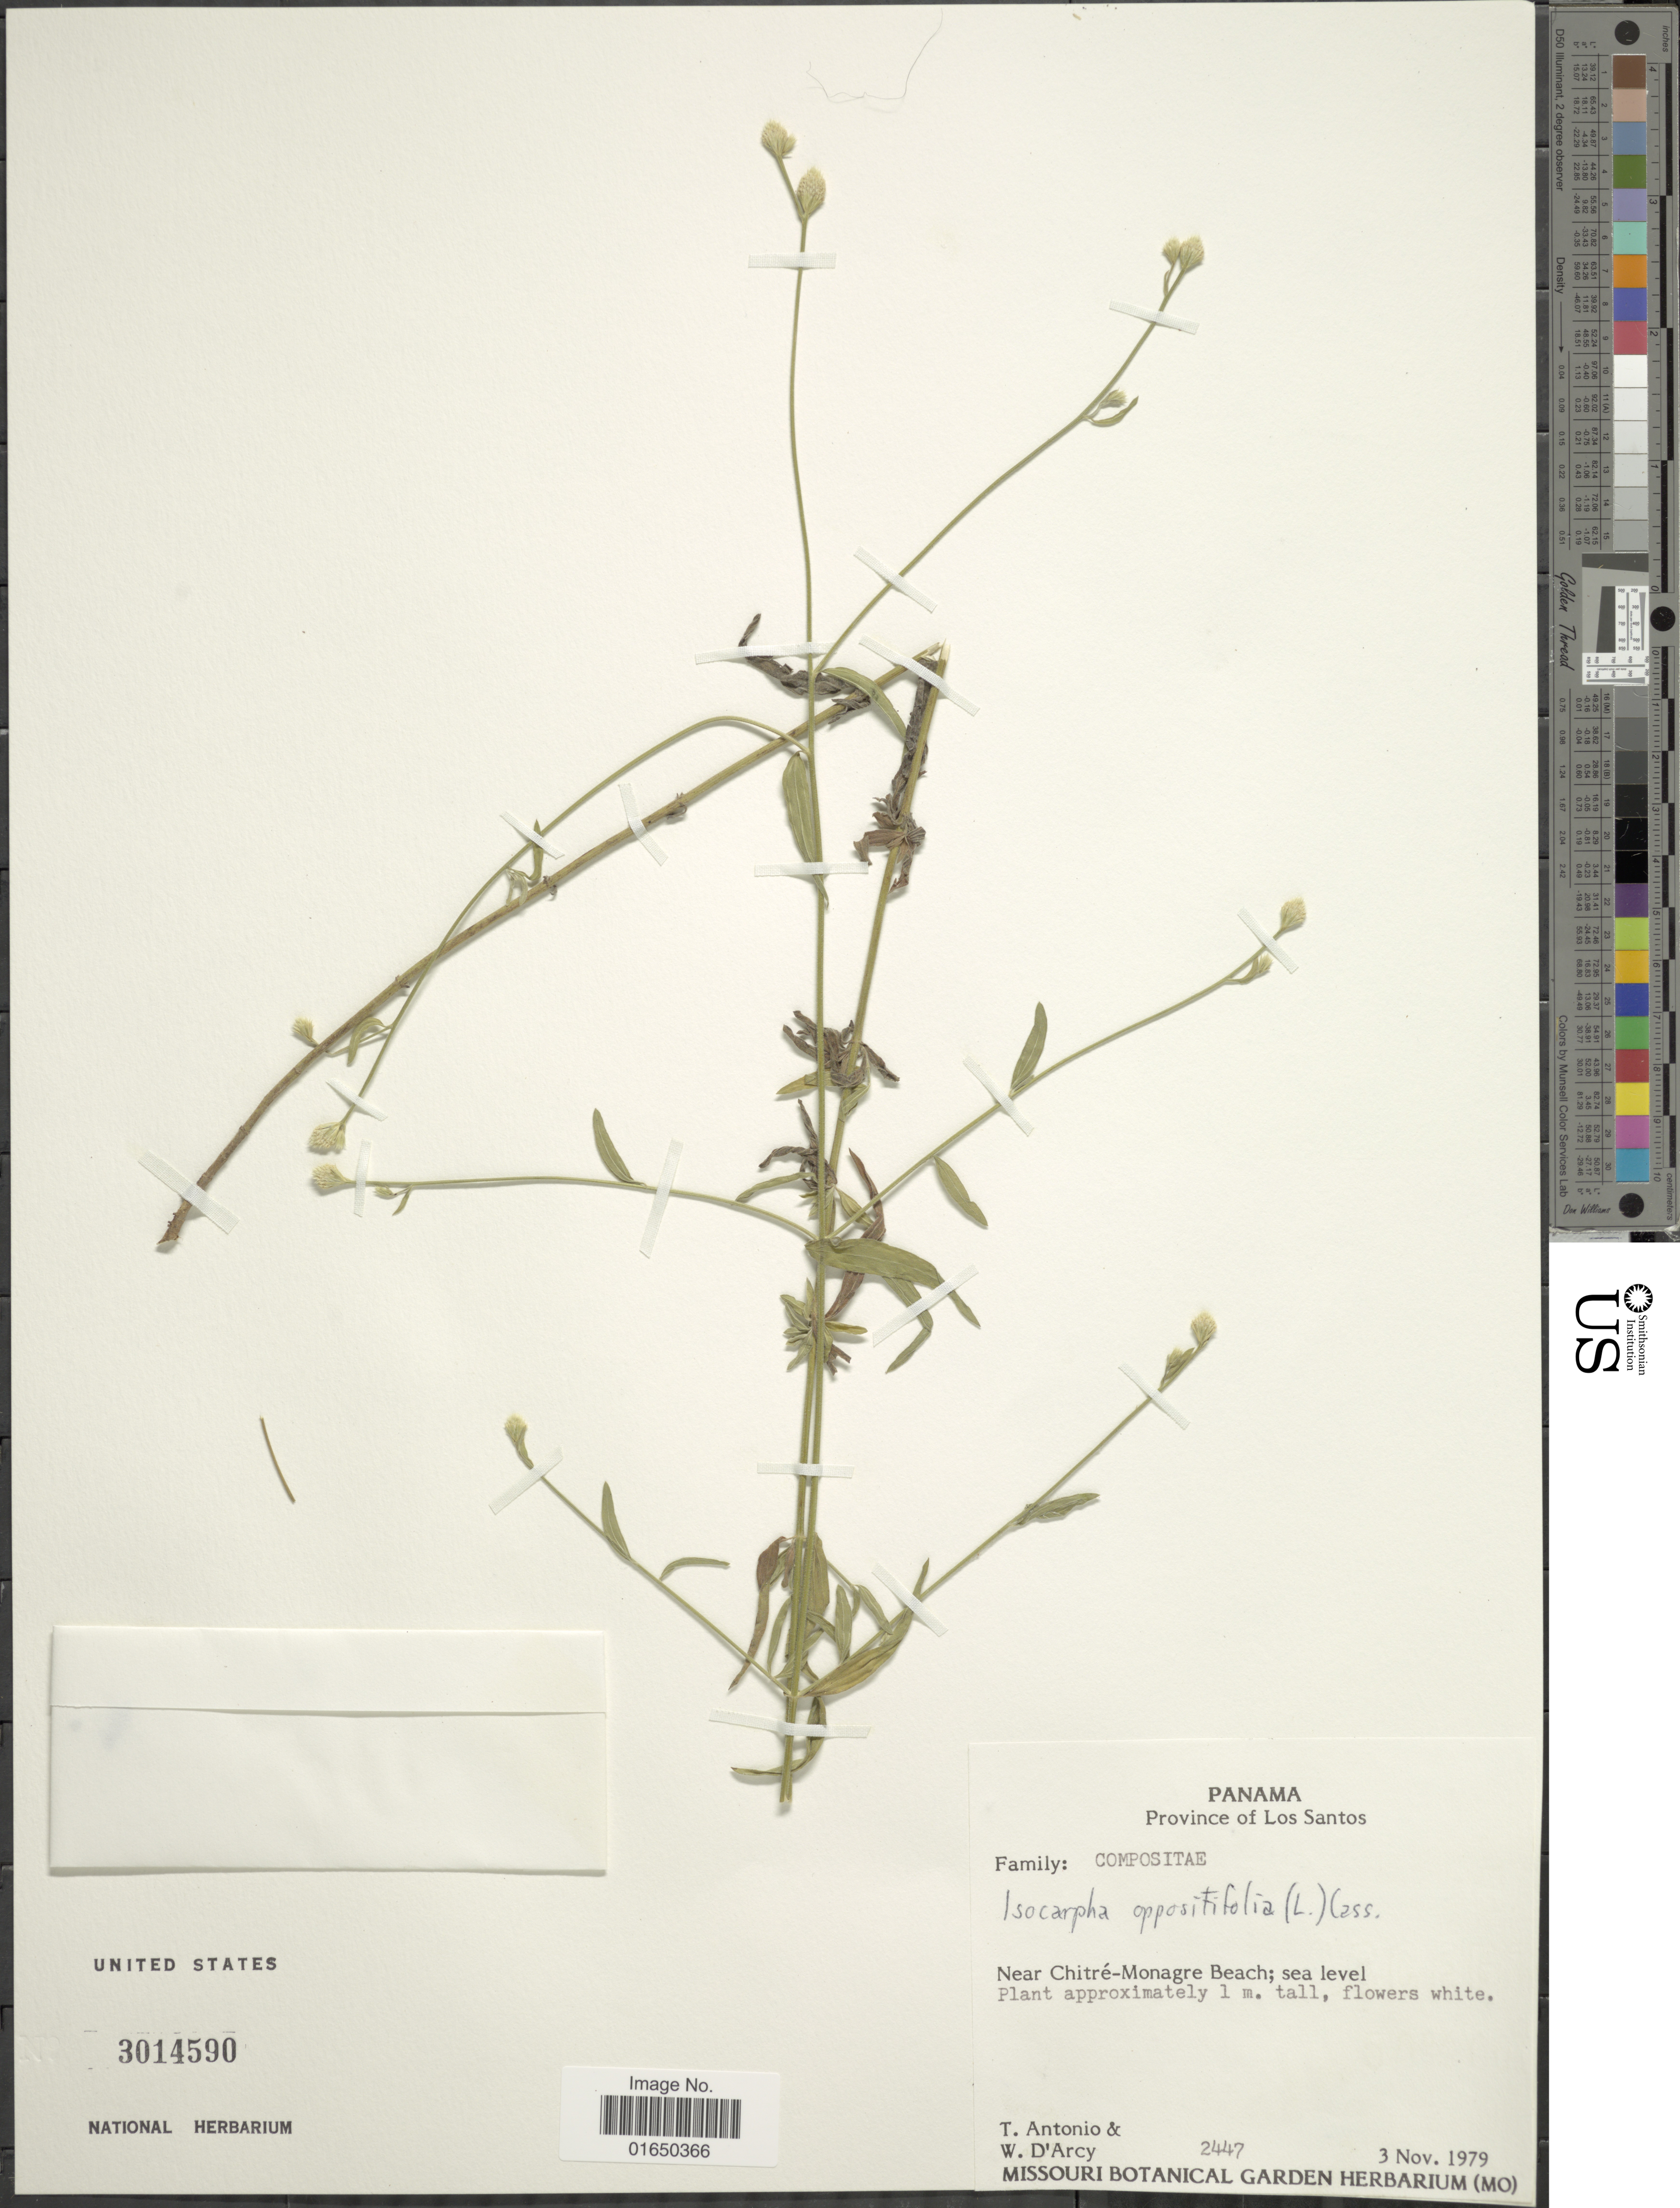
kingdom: Plantae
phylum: Tracheophyta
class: Magnoliopsida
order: Asterales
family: Asteraceae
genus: Isocarpha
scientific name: Isocarpha oppositifolia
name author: (L.) Cass.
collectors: T. Antonio & W. G. D'Arcy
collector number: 2447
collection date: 1979-11-03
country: Panama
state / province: Los Santos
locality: Near Chitre-Monagre Beach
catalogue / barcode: US 3014590